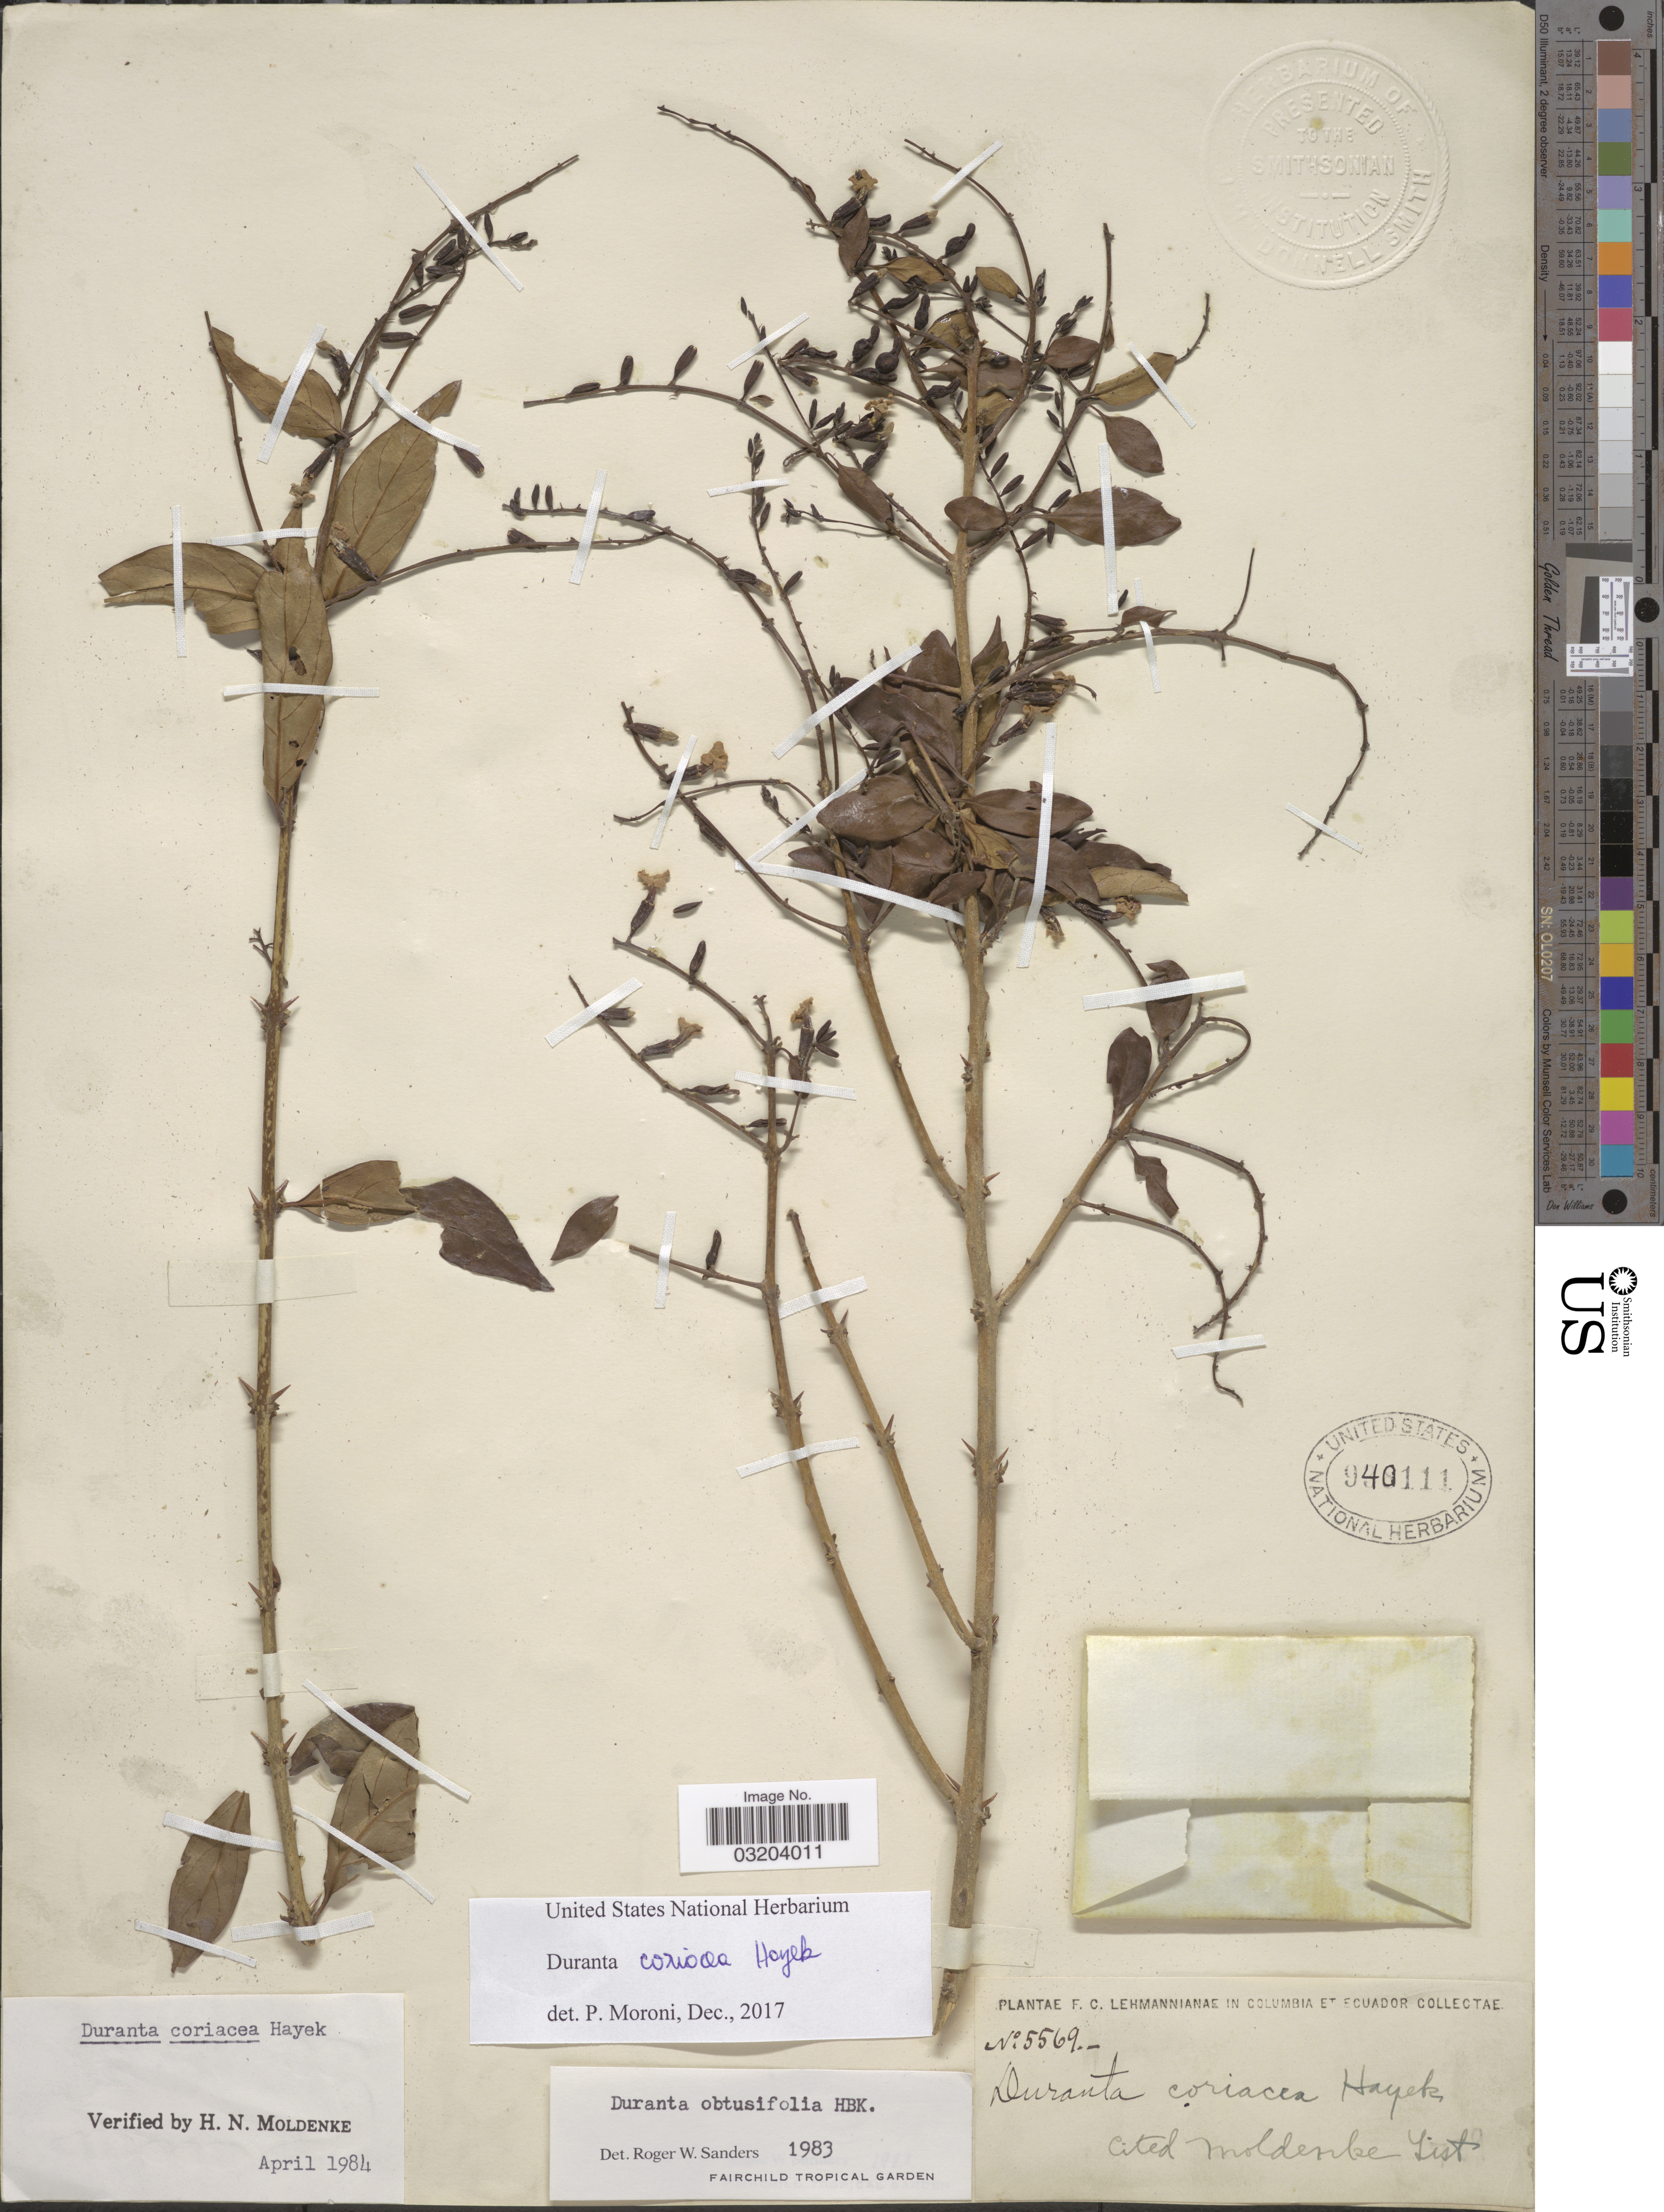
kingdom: Plantae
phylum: Tracheophyta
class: Magnoliopsida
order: Lamiales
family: Verbenaceae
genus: Duranta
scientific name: Duranta coriacea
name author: Hayek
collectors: F. C. Lehmann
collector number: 5569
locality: Colombia et Ecuador.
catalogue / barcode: US 940111